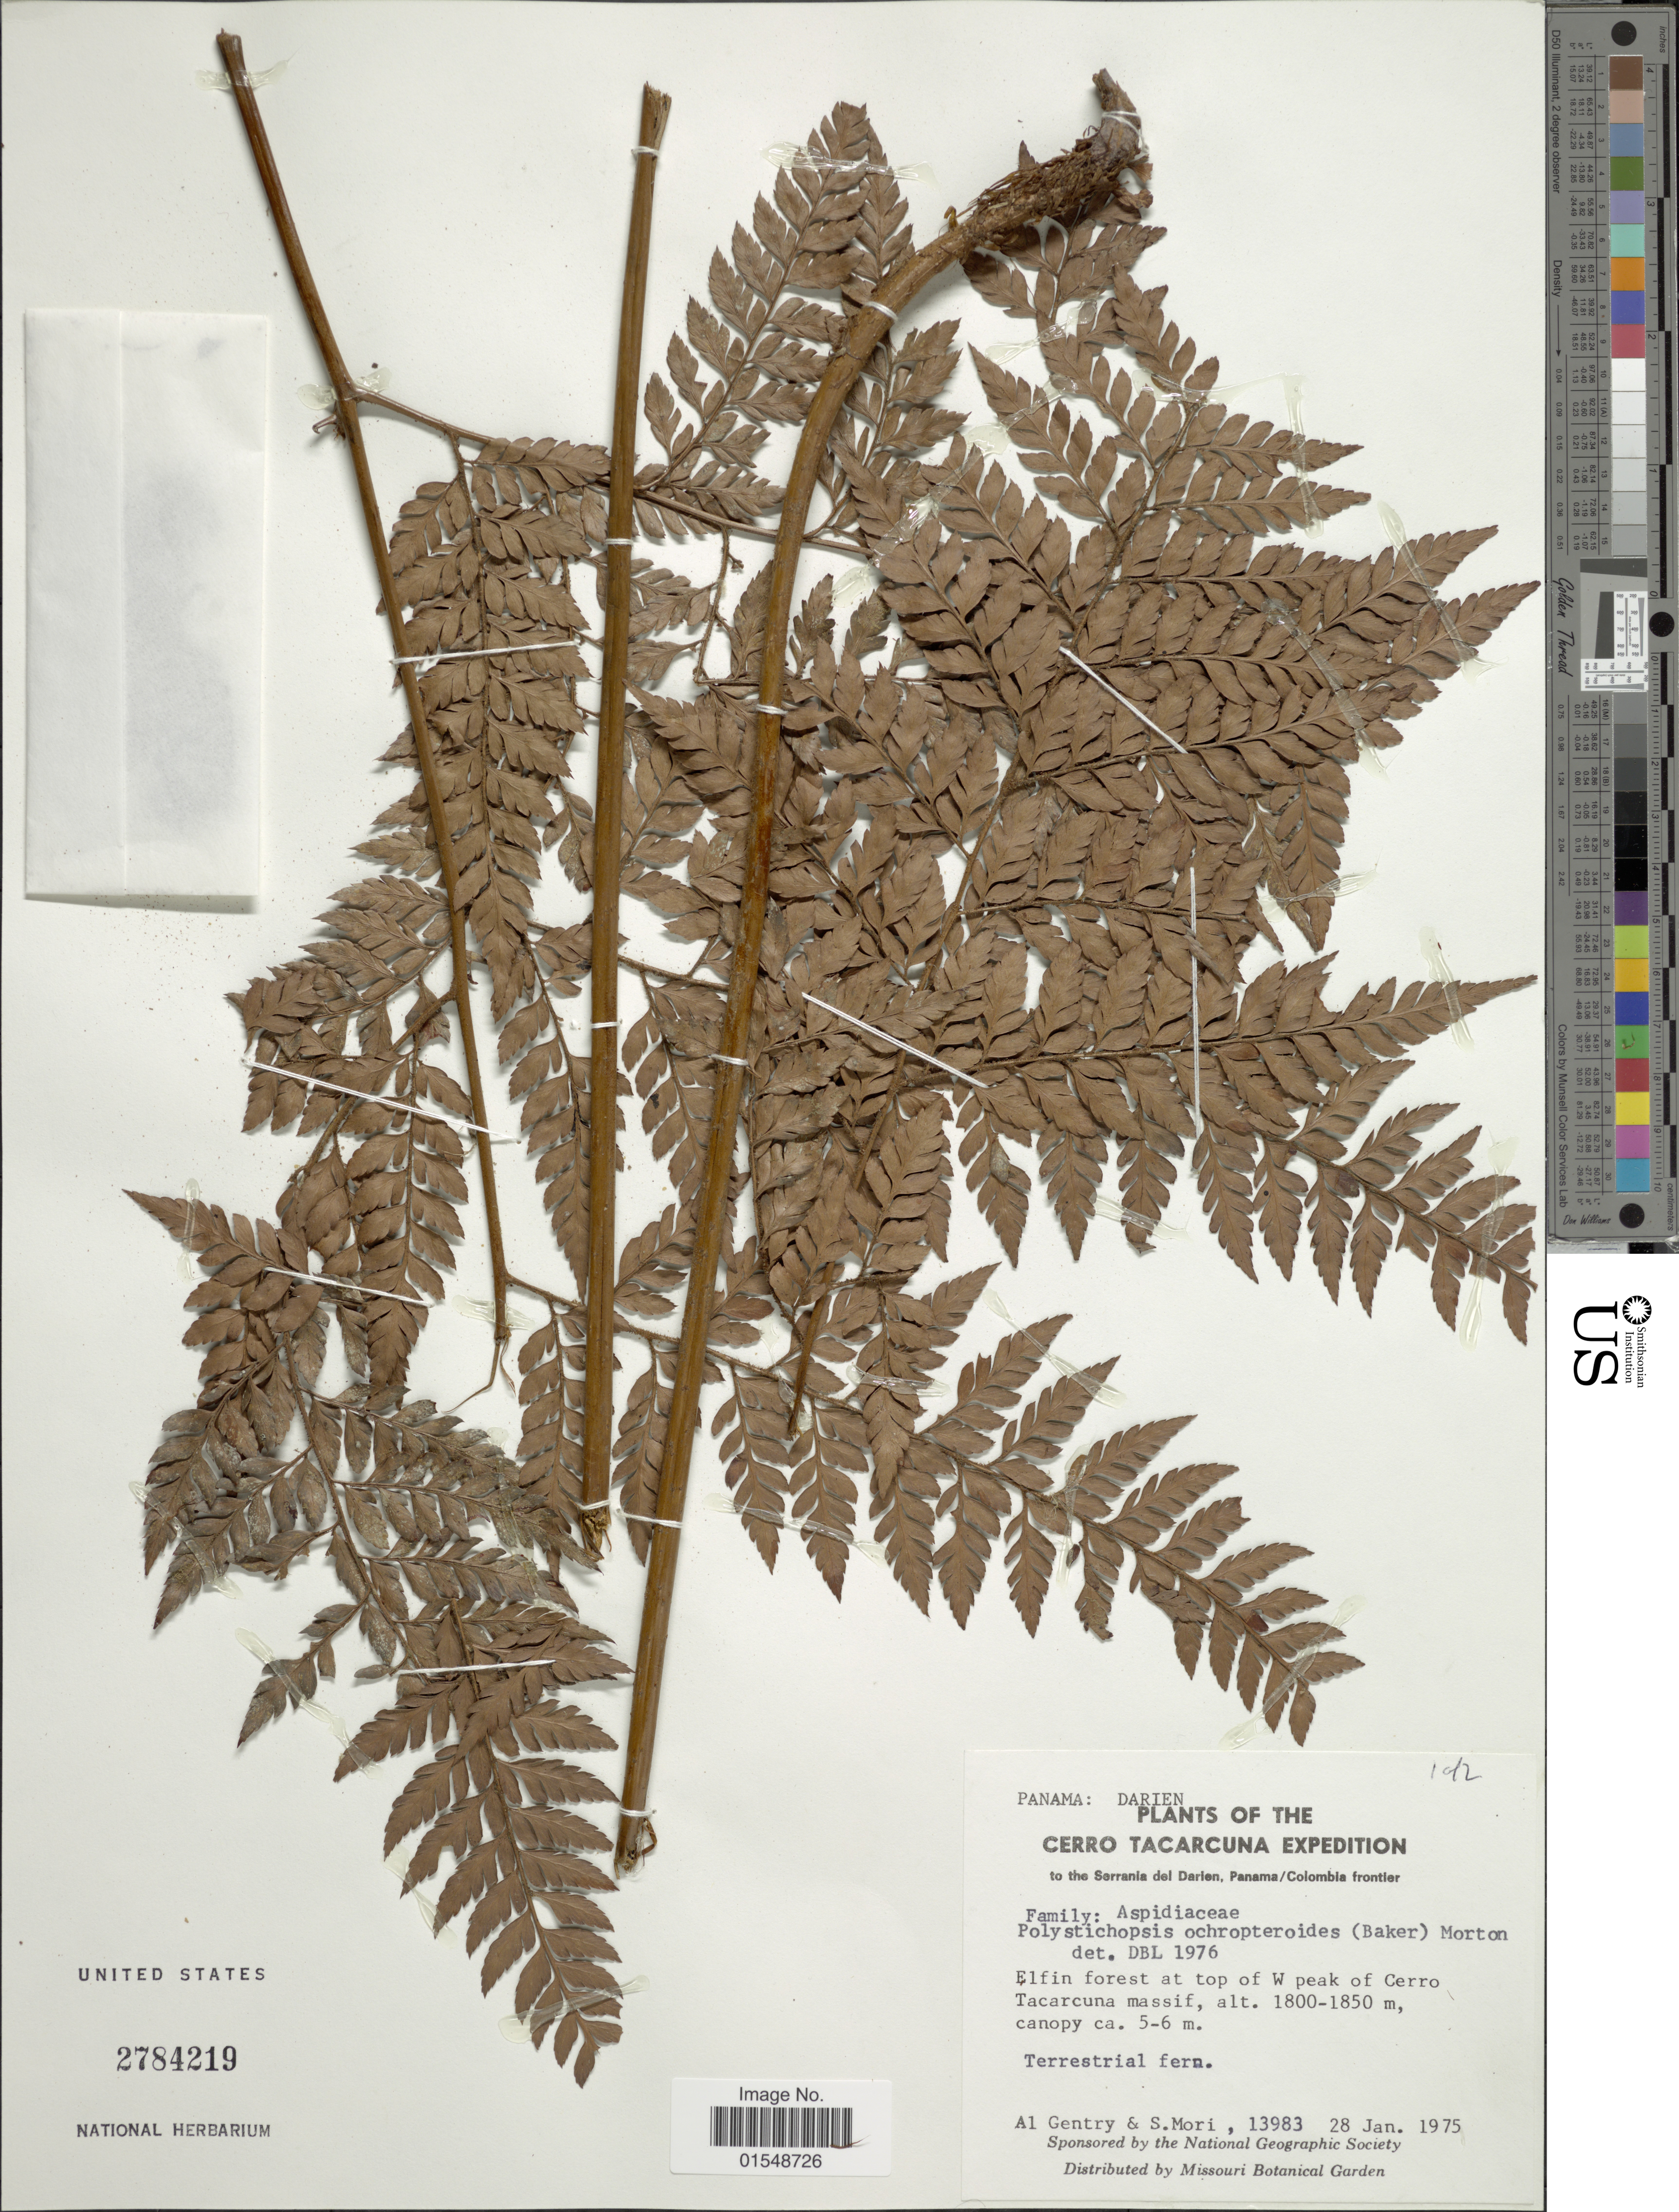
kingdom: Plantae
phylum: Tracheophyta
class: Polypodiopsida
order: Polypodiales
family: Dryopteridaceae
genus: Arachniodes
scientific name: Arachniodes ochropteroides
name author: (Baker) C. Chr.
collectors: A. H. Gentry & S. Mori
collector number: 13983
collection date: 1975-01-28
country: Panama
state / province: Darién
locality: Cerri Tacarcuna Expedition, to the Serrania del Daien, Panama/ Colombia frontier, Elfin forest at top of W peak of Cerro Tacarcuna massif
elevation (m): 1800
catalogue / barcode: US 2784219